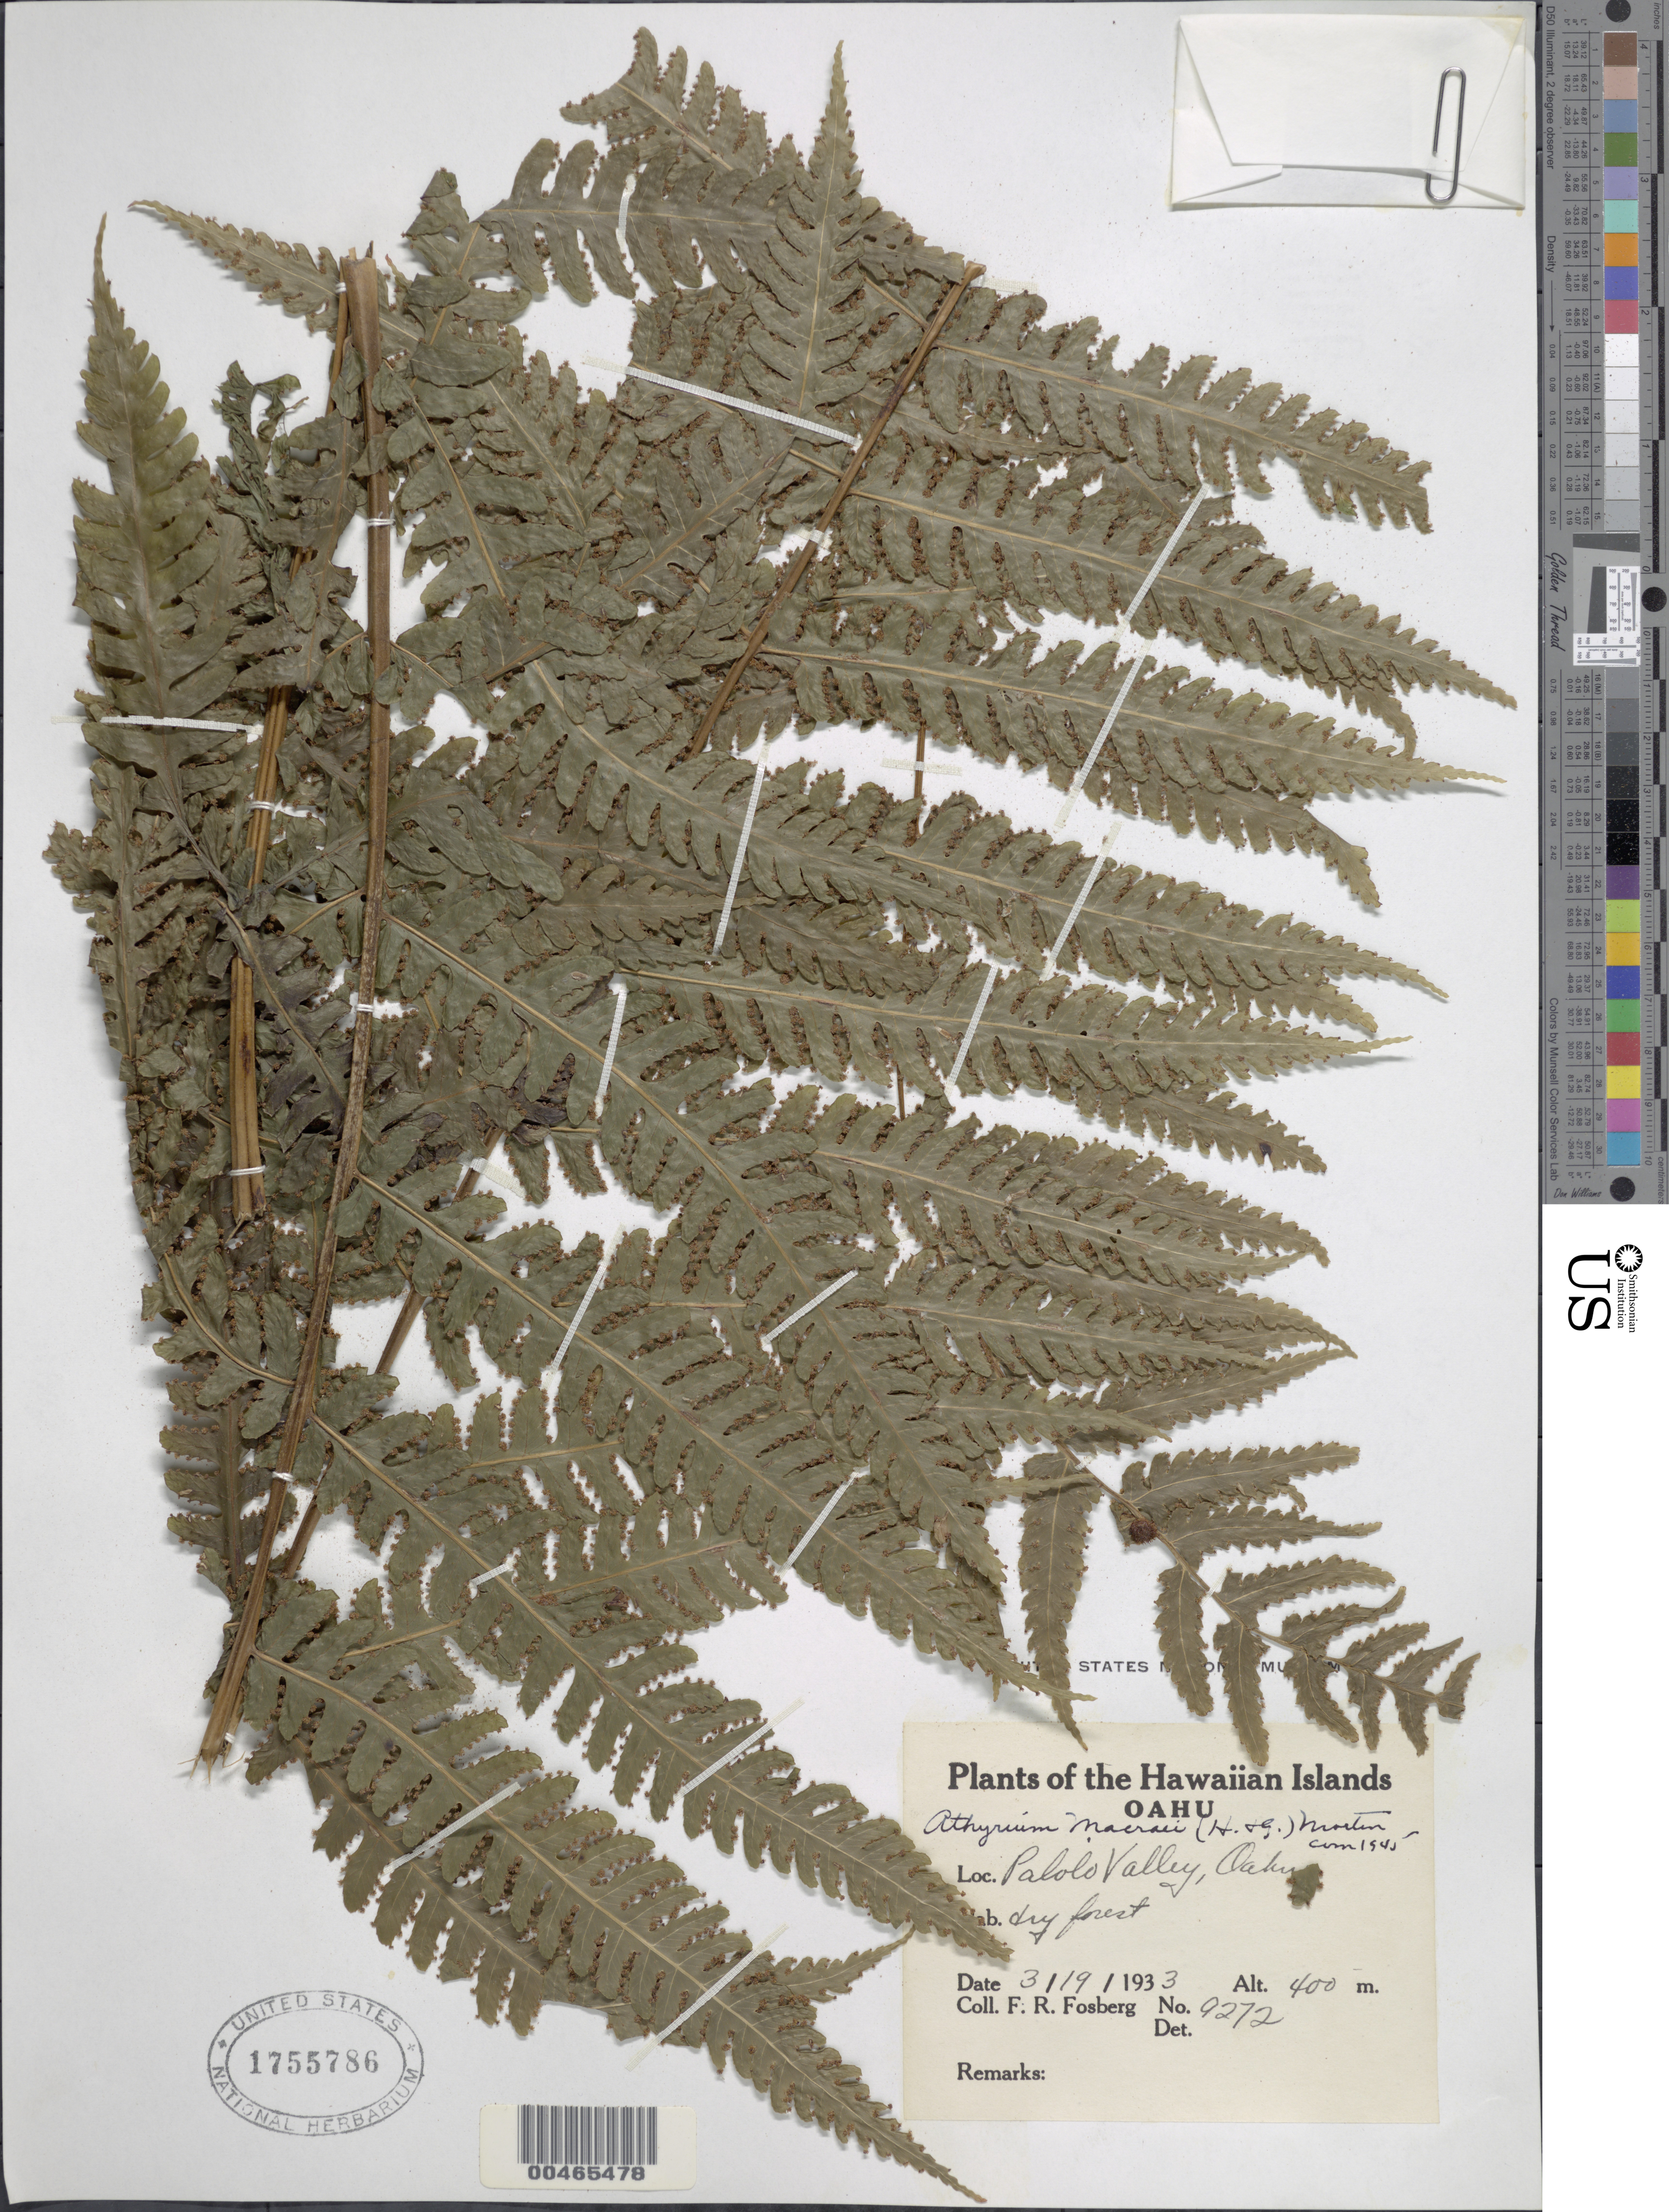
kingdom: Plantae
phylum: Tracheophyta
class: Polypodiopsida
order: Polypodiales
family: Athyriaceae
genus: Deparia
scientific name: Deparia prolifera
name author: (Kaulf.) Hook. & Grev.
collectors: F. R. Fosberg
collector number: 9272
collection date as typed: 19 Mar 1933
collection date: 1933-03-19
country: United States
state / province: Hawaii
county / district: Honolulu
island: Oahu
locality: Palolo Valley, Oahu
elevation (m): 400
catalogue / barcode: US 1755786